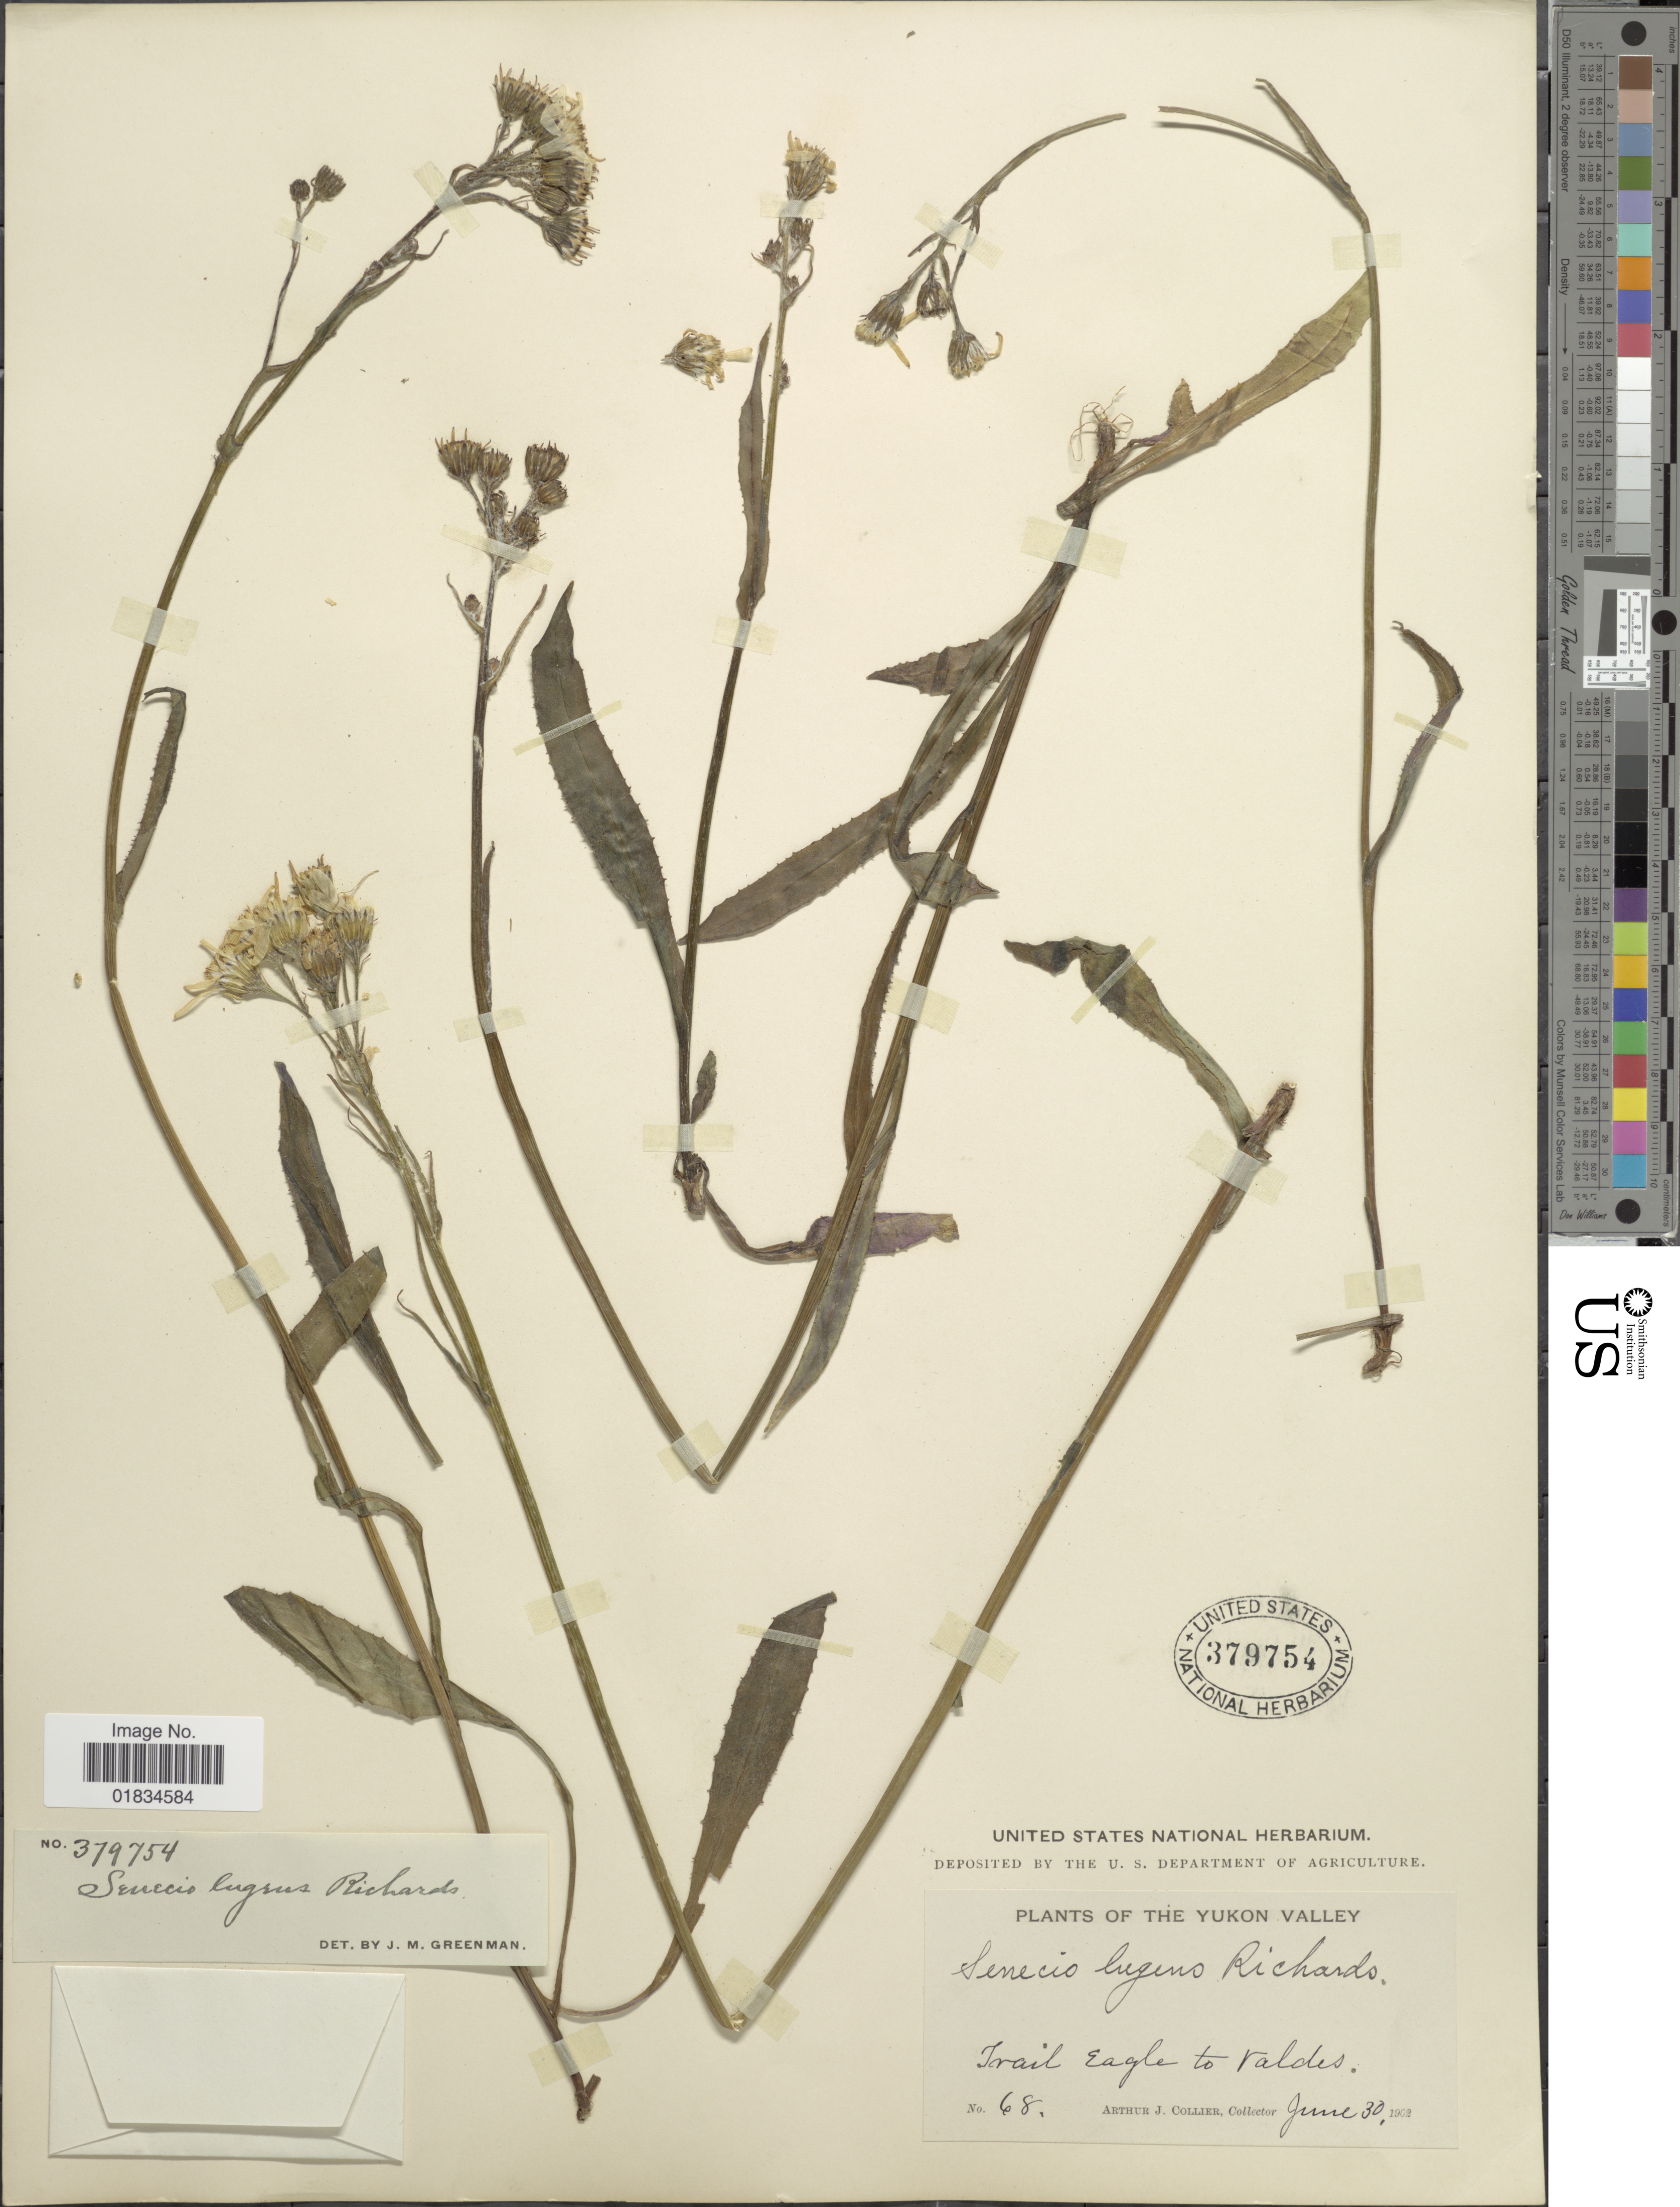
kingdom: Plantae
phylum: Tracheophyta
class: Magnoliopsida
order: Asterales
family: Asteraceae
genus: Senecio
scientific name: Senecio lugens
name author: Richardson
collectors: A. Collier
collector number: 68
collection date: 1902-06-30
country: Canada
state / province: Yukon Territory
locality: Yukon Valley, Trail Eagle to Valdes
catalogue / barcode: US 379754